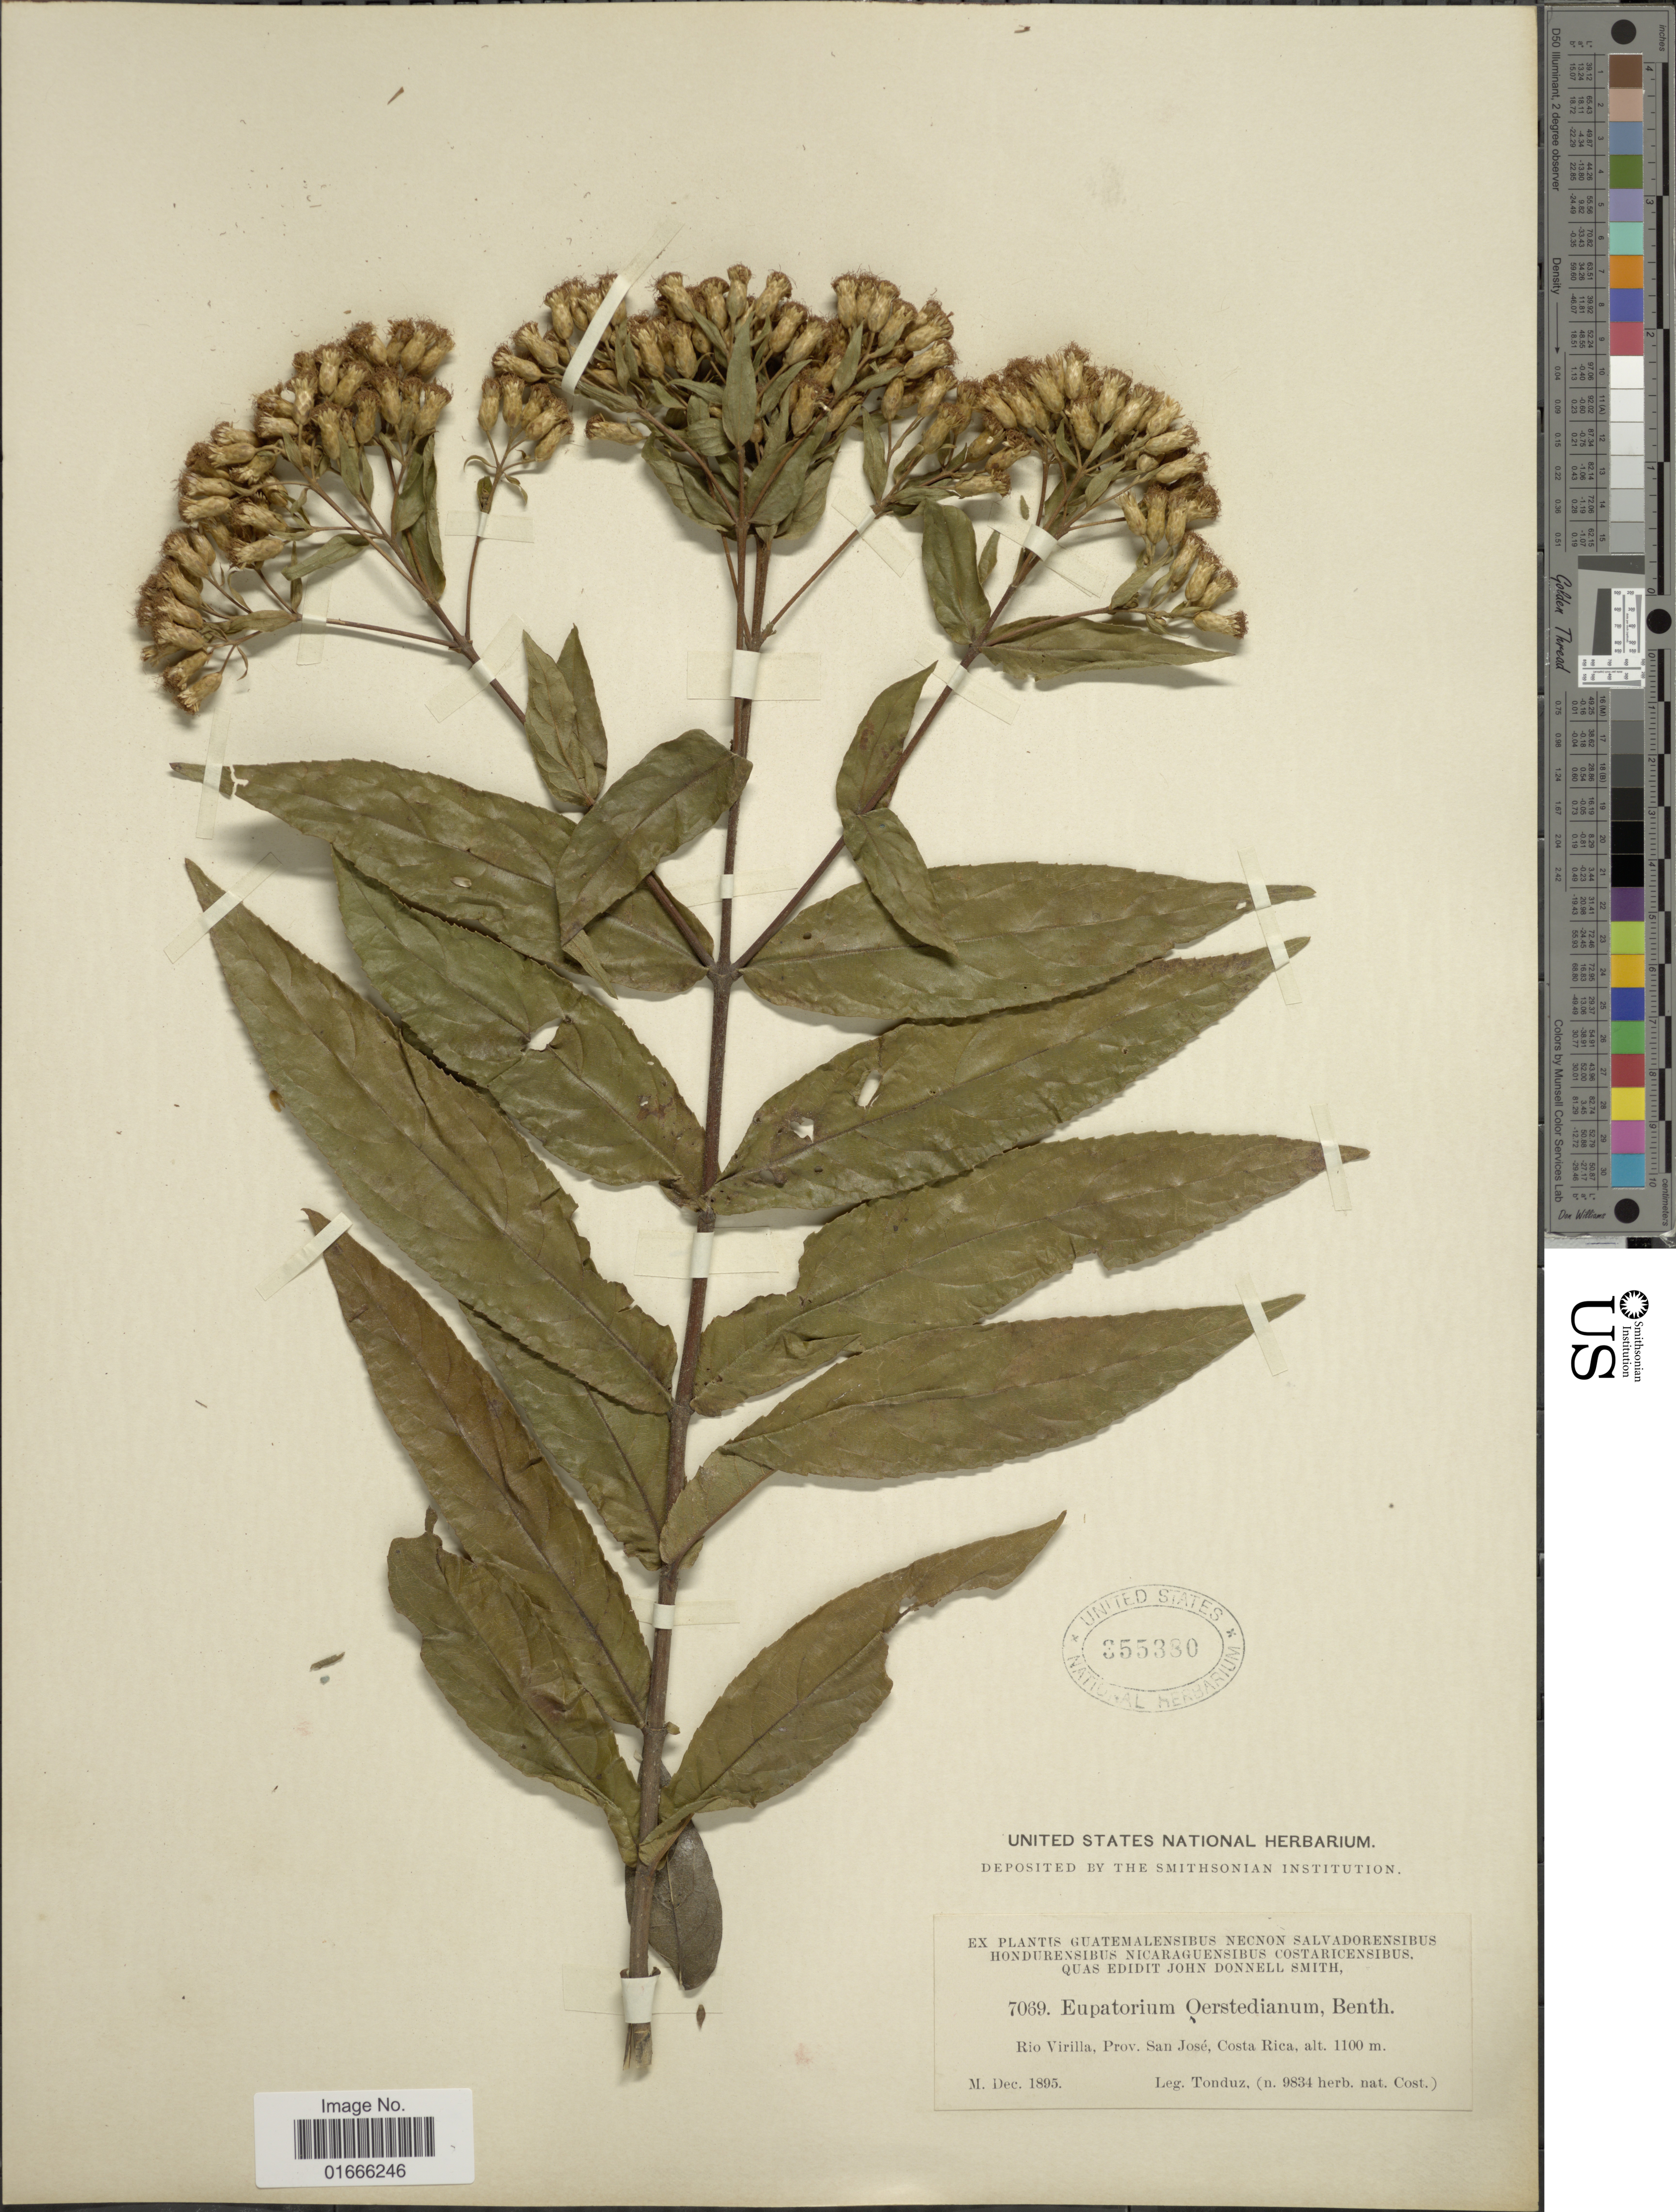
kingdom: Plantae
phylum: Tracheophyta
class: Magnoliopsida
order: Asterales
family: Asteraceae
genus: Chromolaena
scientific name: Chromolaena oerstediana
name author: (B.L. Rob. ex Oerst.) R.M. King & H. Rob.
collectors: A. Tonduz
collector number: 7069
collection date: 1895-12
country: Costa Rica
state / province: San José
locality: Rio Virilla, Prov San Jose, Costa Rica.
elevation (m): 1100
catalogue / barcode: US 355380